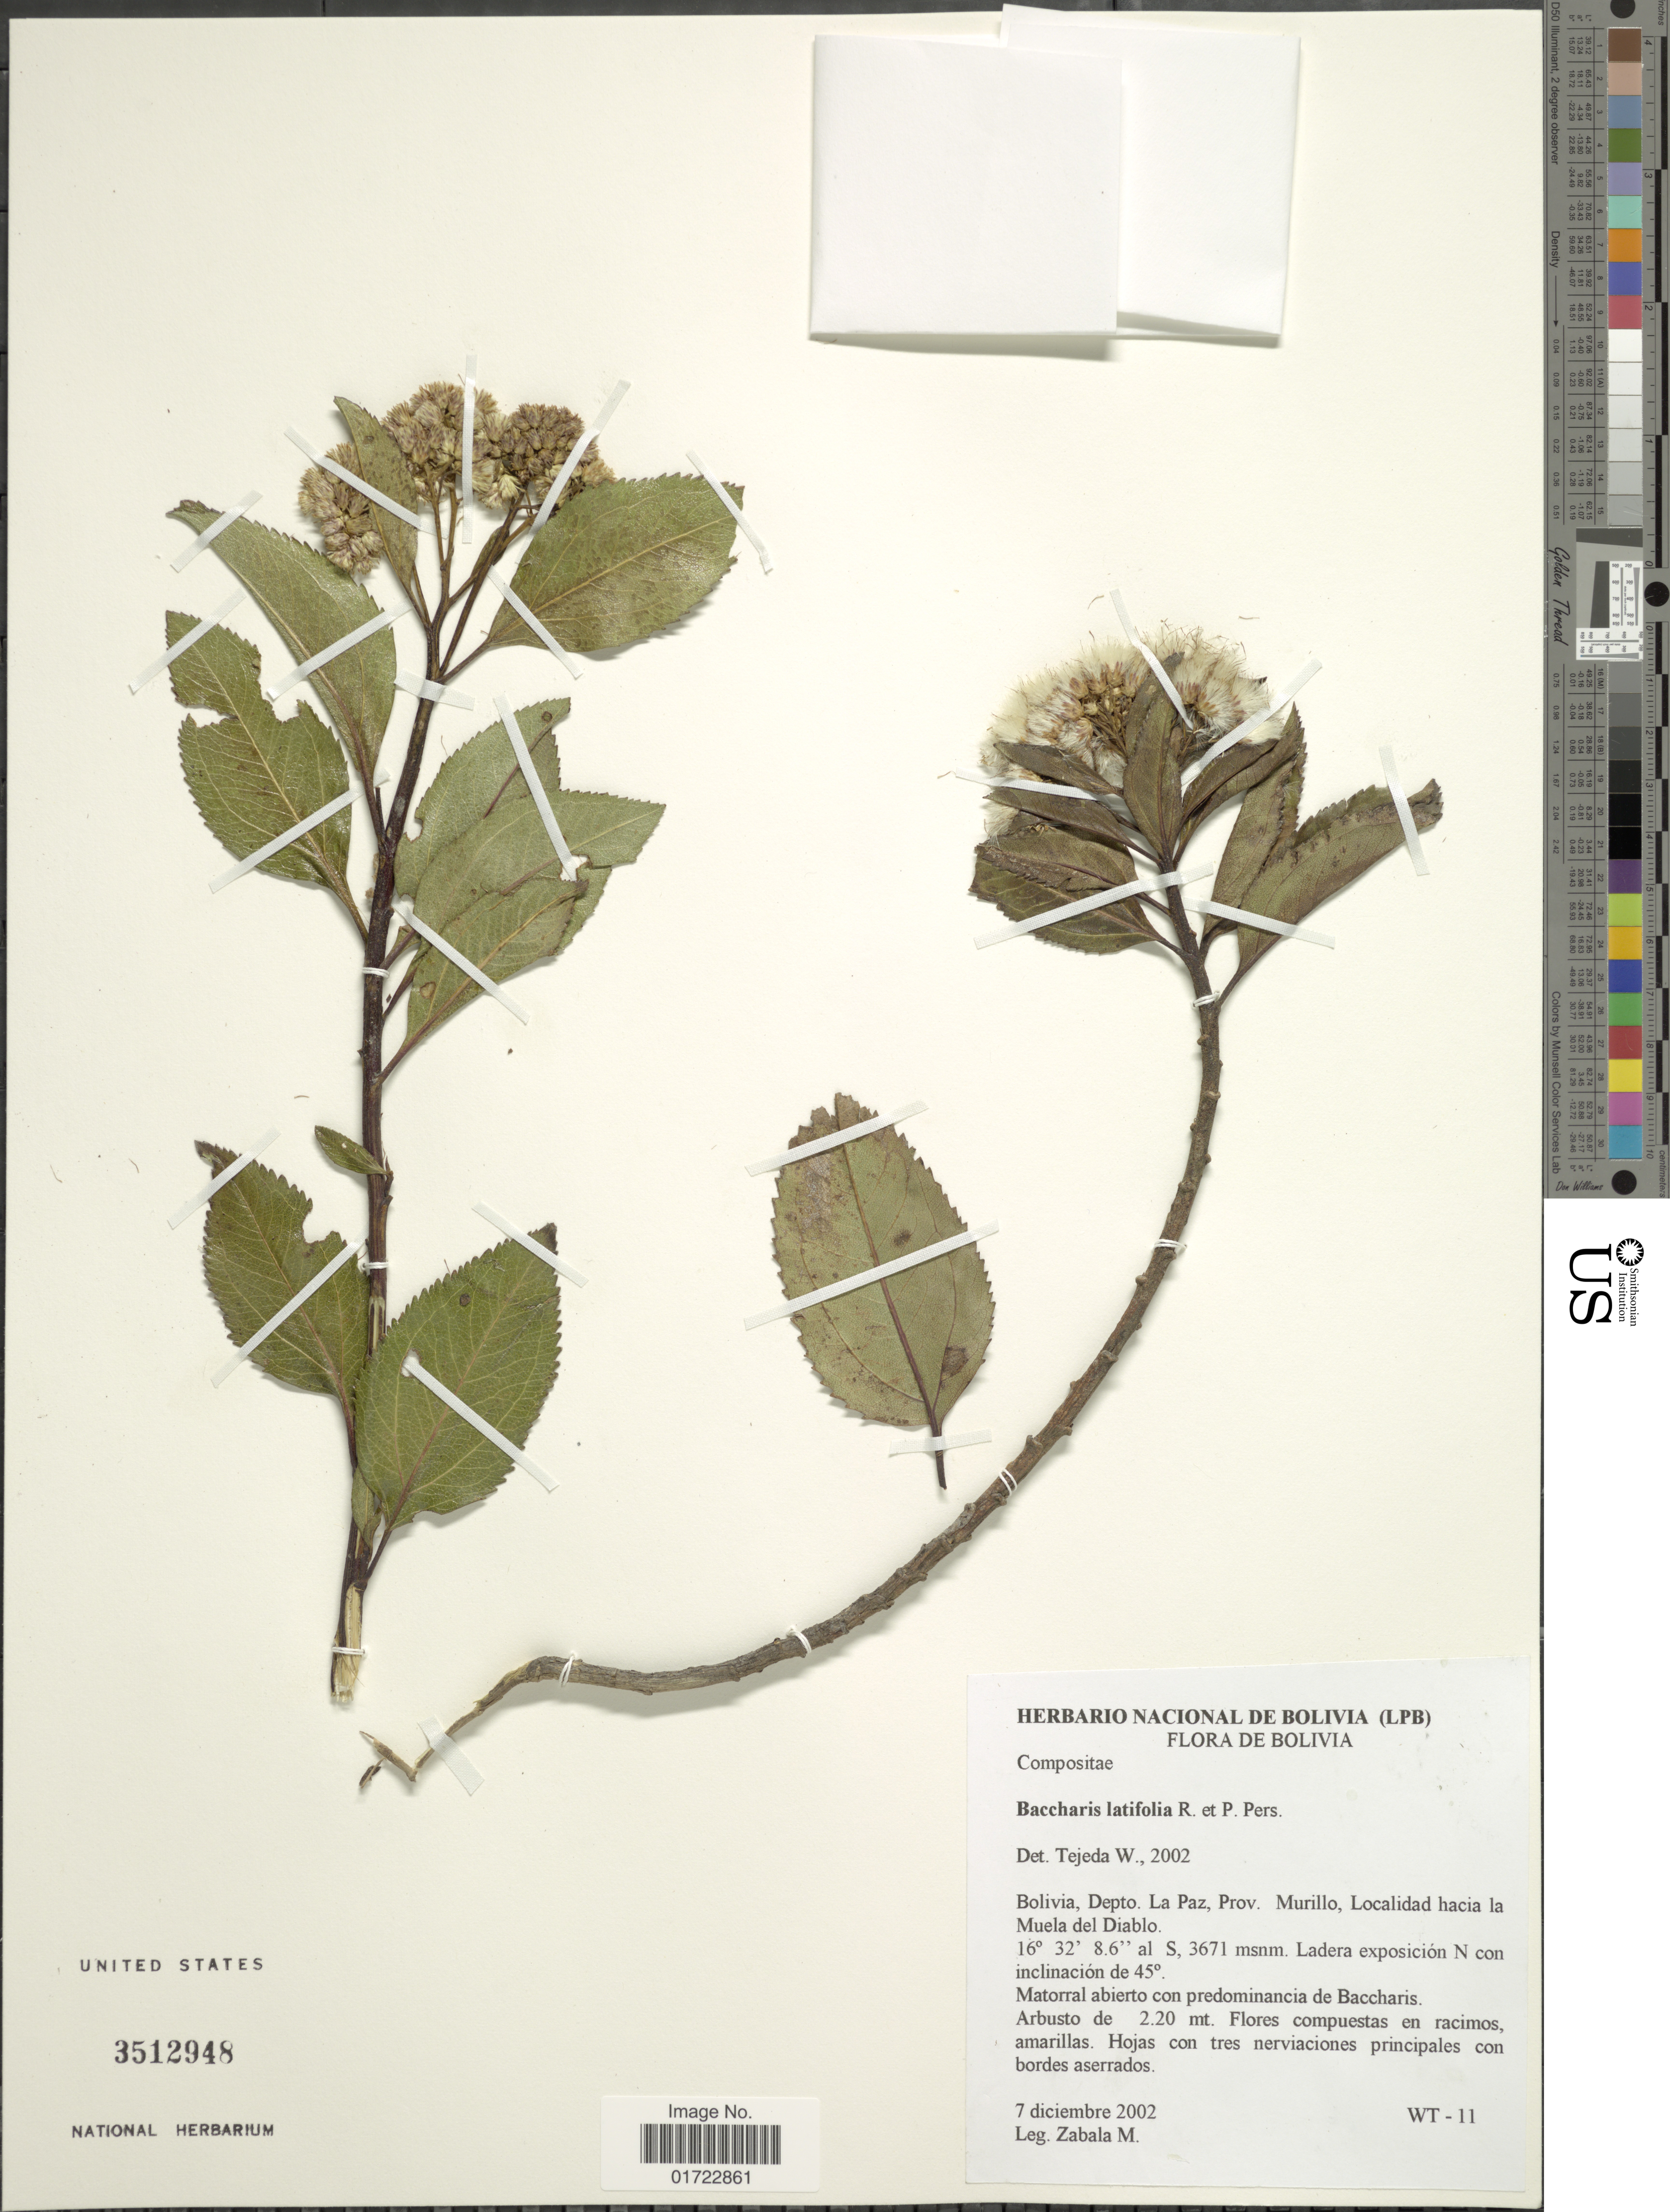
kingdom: Plantae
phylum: Tracheophyta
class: Magnoliopsida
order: Asterales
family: Asteraceae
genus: Baccharis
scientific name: Baccharis markoi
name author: H. Rob.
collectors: M. Zabala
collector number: WT - 11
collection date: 2002-12-07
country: Bolivia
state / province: La Paz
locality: Prov. Murillo, Localidad hacia la Muela del Diablo. Ladera exposición N con inclinación de 45°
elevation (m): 3671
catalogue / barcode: US 3512948